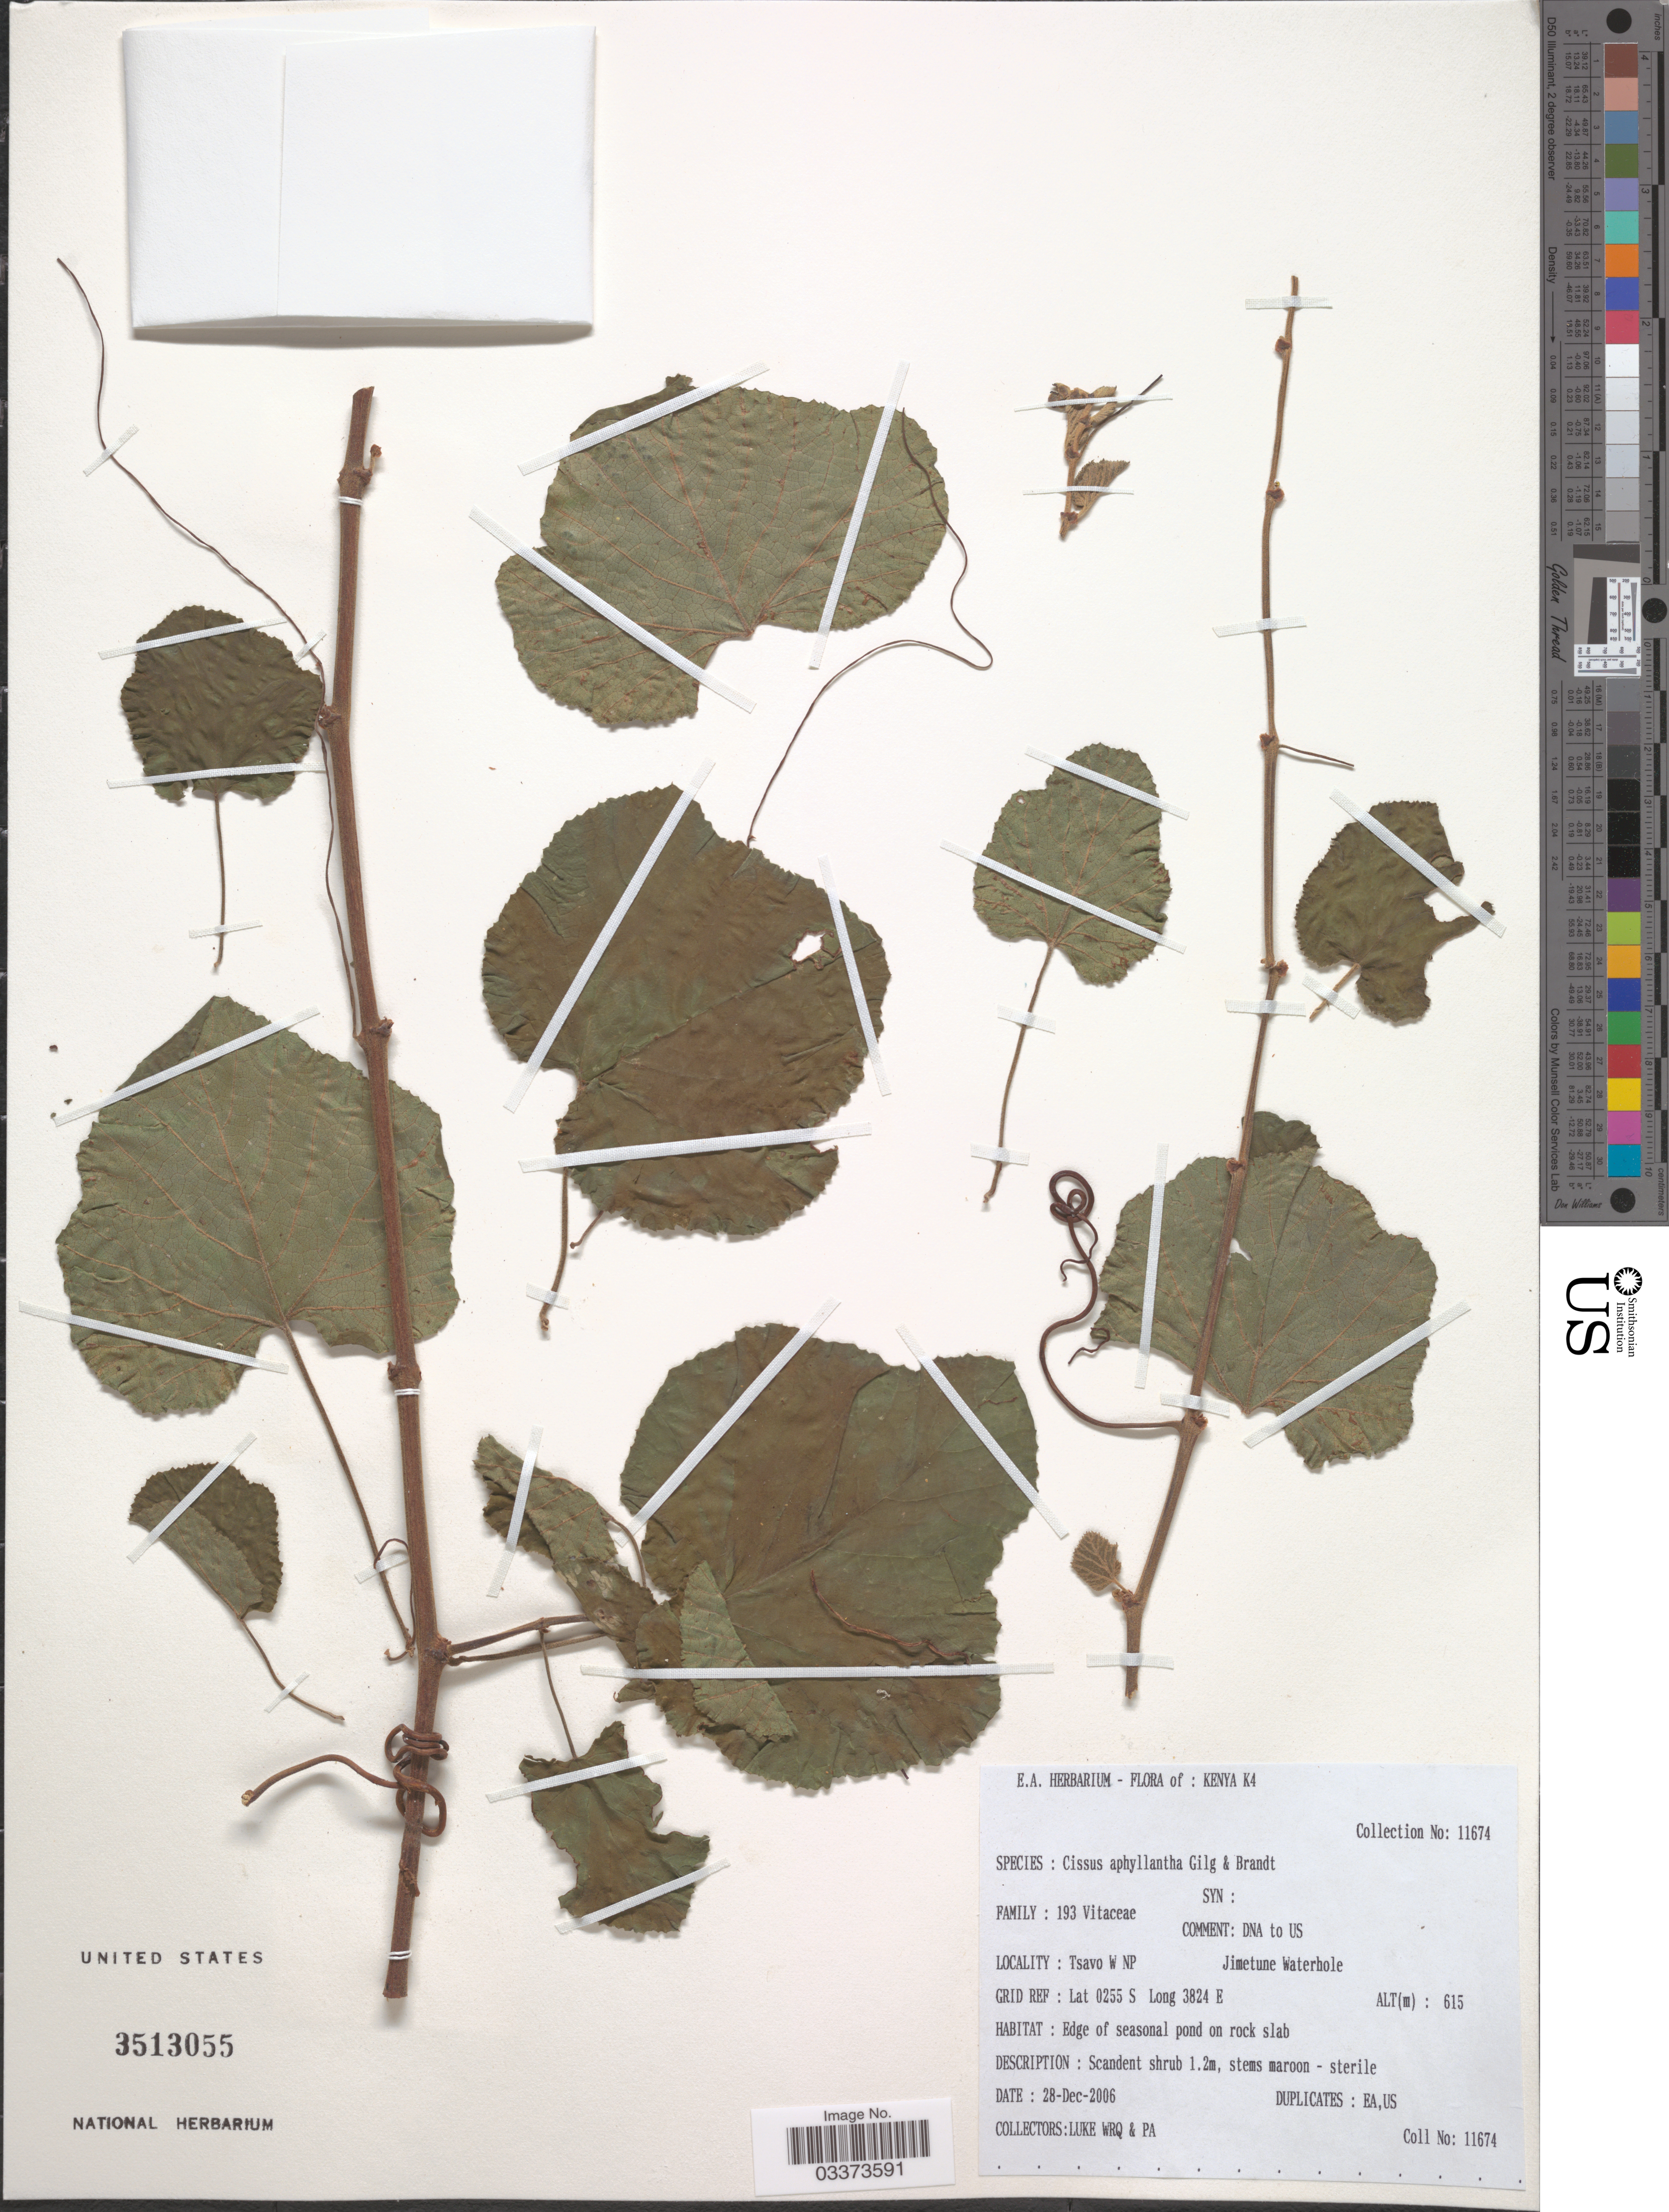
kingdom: Plantae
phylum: Tracheophyta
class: Magnoliopsida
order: Vitales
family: Vitaceae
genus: Cissus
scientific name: Cissus aphyllantha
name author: Gilg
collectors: Q. Luke & P. Luke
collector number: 11674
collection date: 2006-12-28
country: Kenya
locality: Kenya K4. Tsavo W NP Jimetune Waterhole.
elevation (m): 615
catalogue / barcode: US 3513055